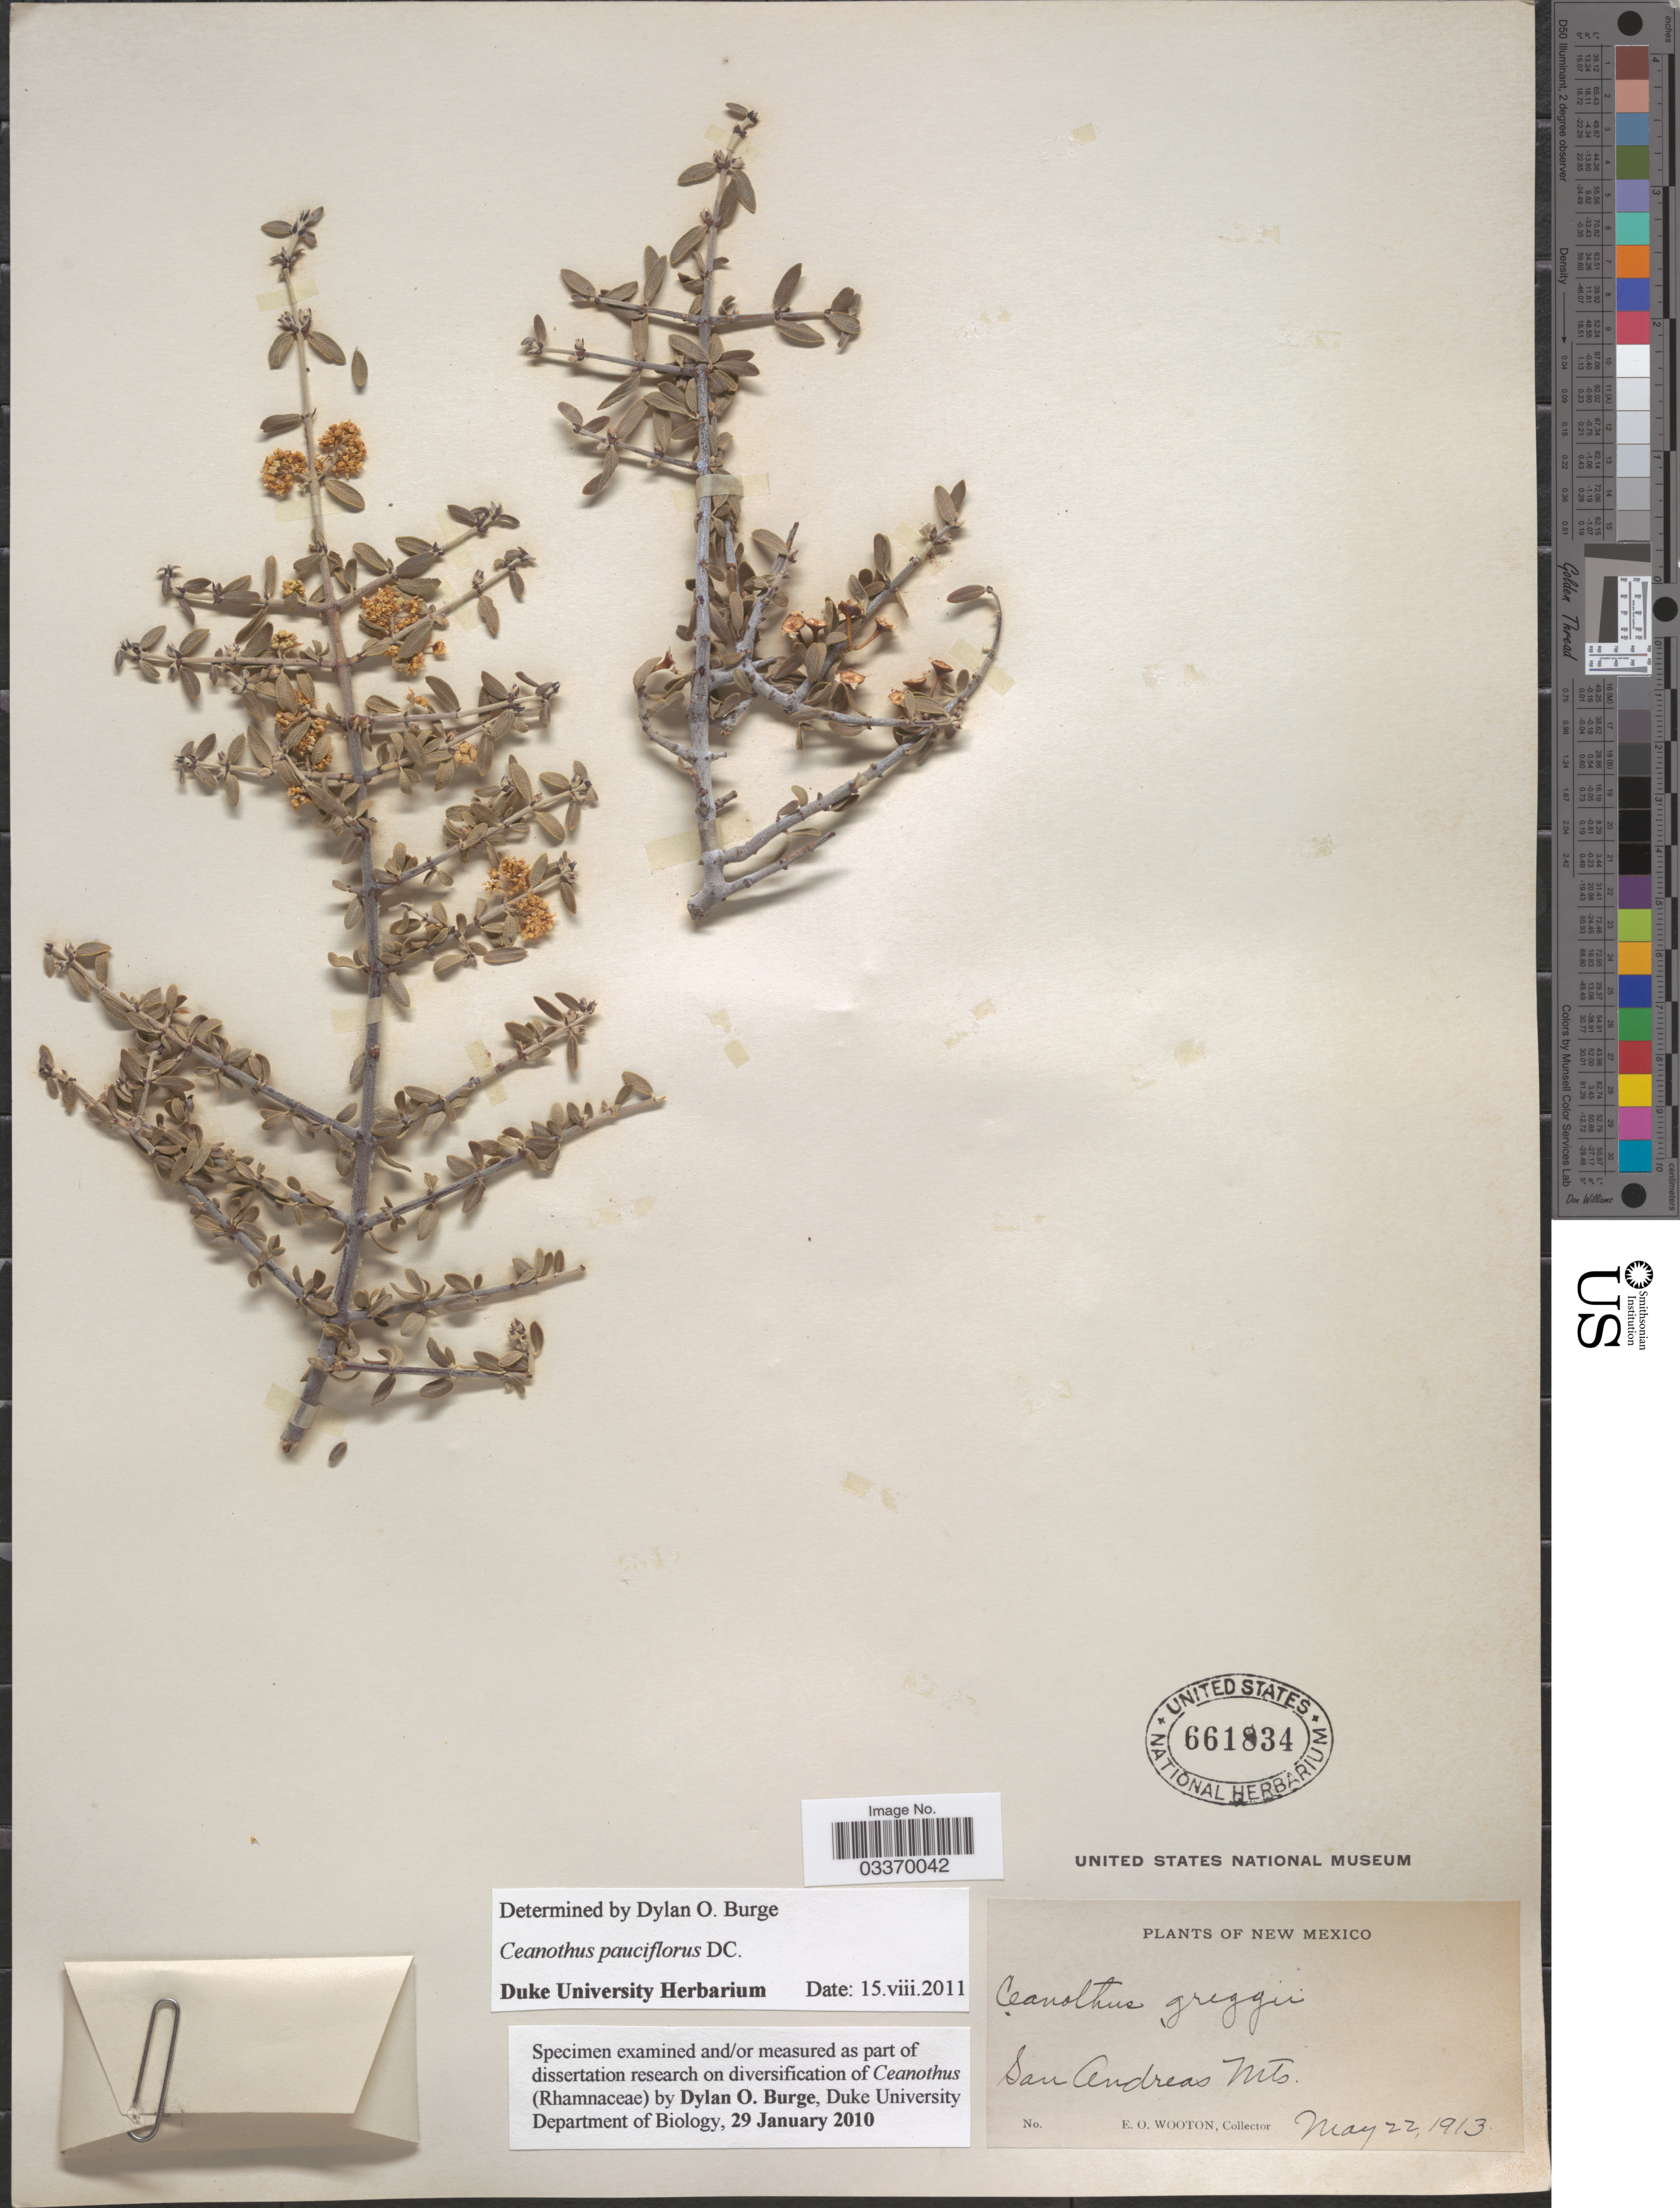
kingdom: Plantae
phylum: Tracheophyta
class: Magnoliopsida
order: Rosales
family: Rhamnaceae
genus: Ceanothus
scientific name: Ceanothus pauciflorus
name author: DC.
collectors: E. O. Wooton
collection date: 1913-05-22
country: United States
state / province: New Mexico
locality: San Andreas Mts.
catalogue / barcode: US 661834